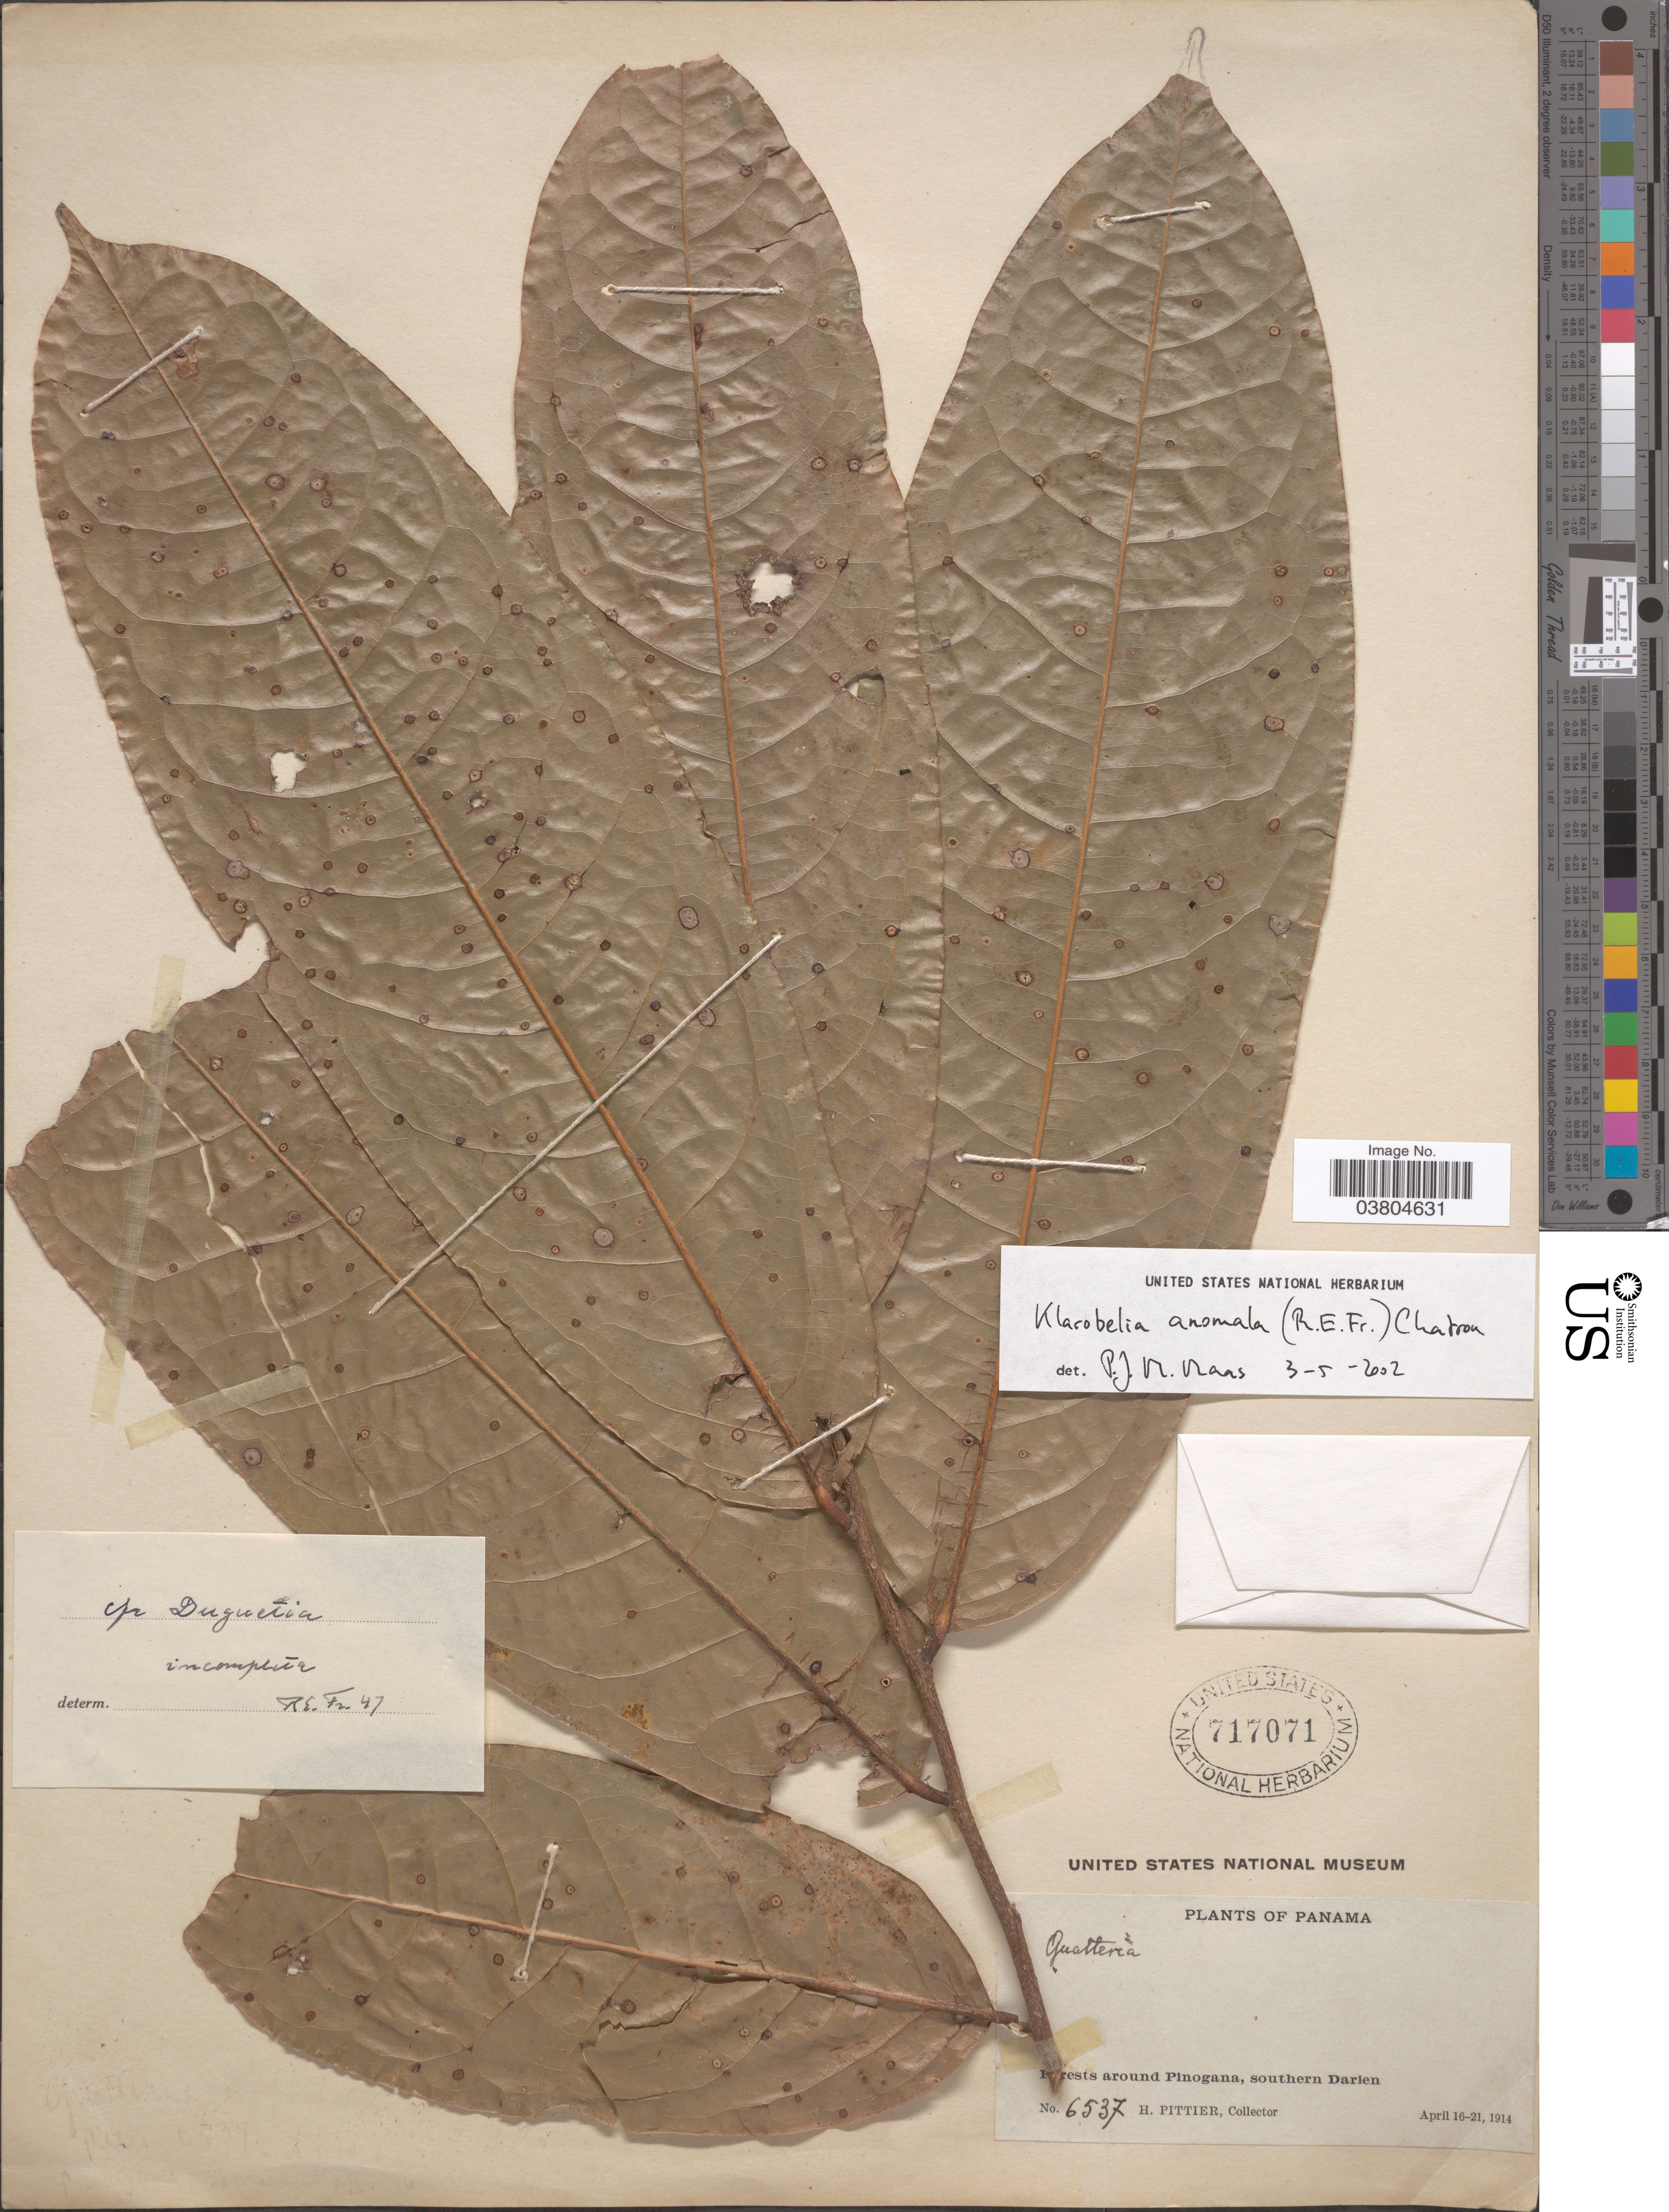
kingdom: Plantae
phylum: Tracheophyta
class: Magnoliopsida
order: Magnoliales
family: Annonaceae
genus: Klarobelia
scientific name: Klarobelia anomala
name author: (R.E. Fr.) Chatrou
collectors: H. F. Pittier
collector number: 6537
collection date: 1914-04-16/1914-04-21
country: Panama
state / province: Darien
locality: Forests around Pinogana, southern Darien.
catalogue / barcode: US 717071